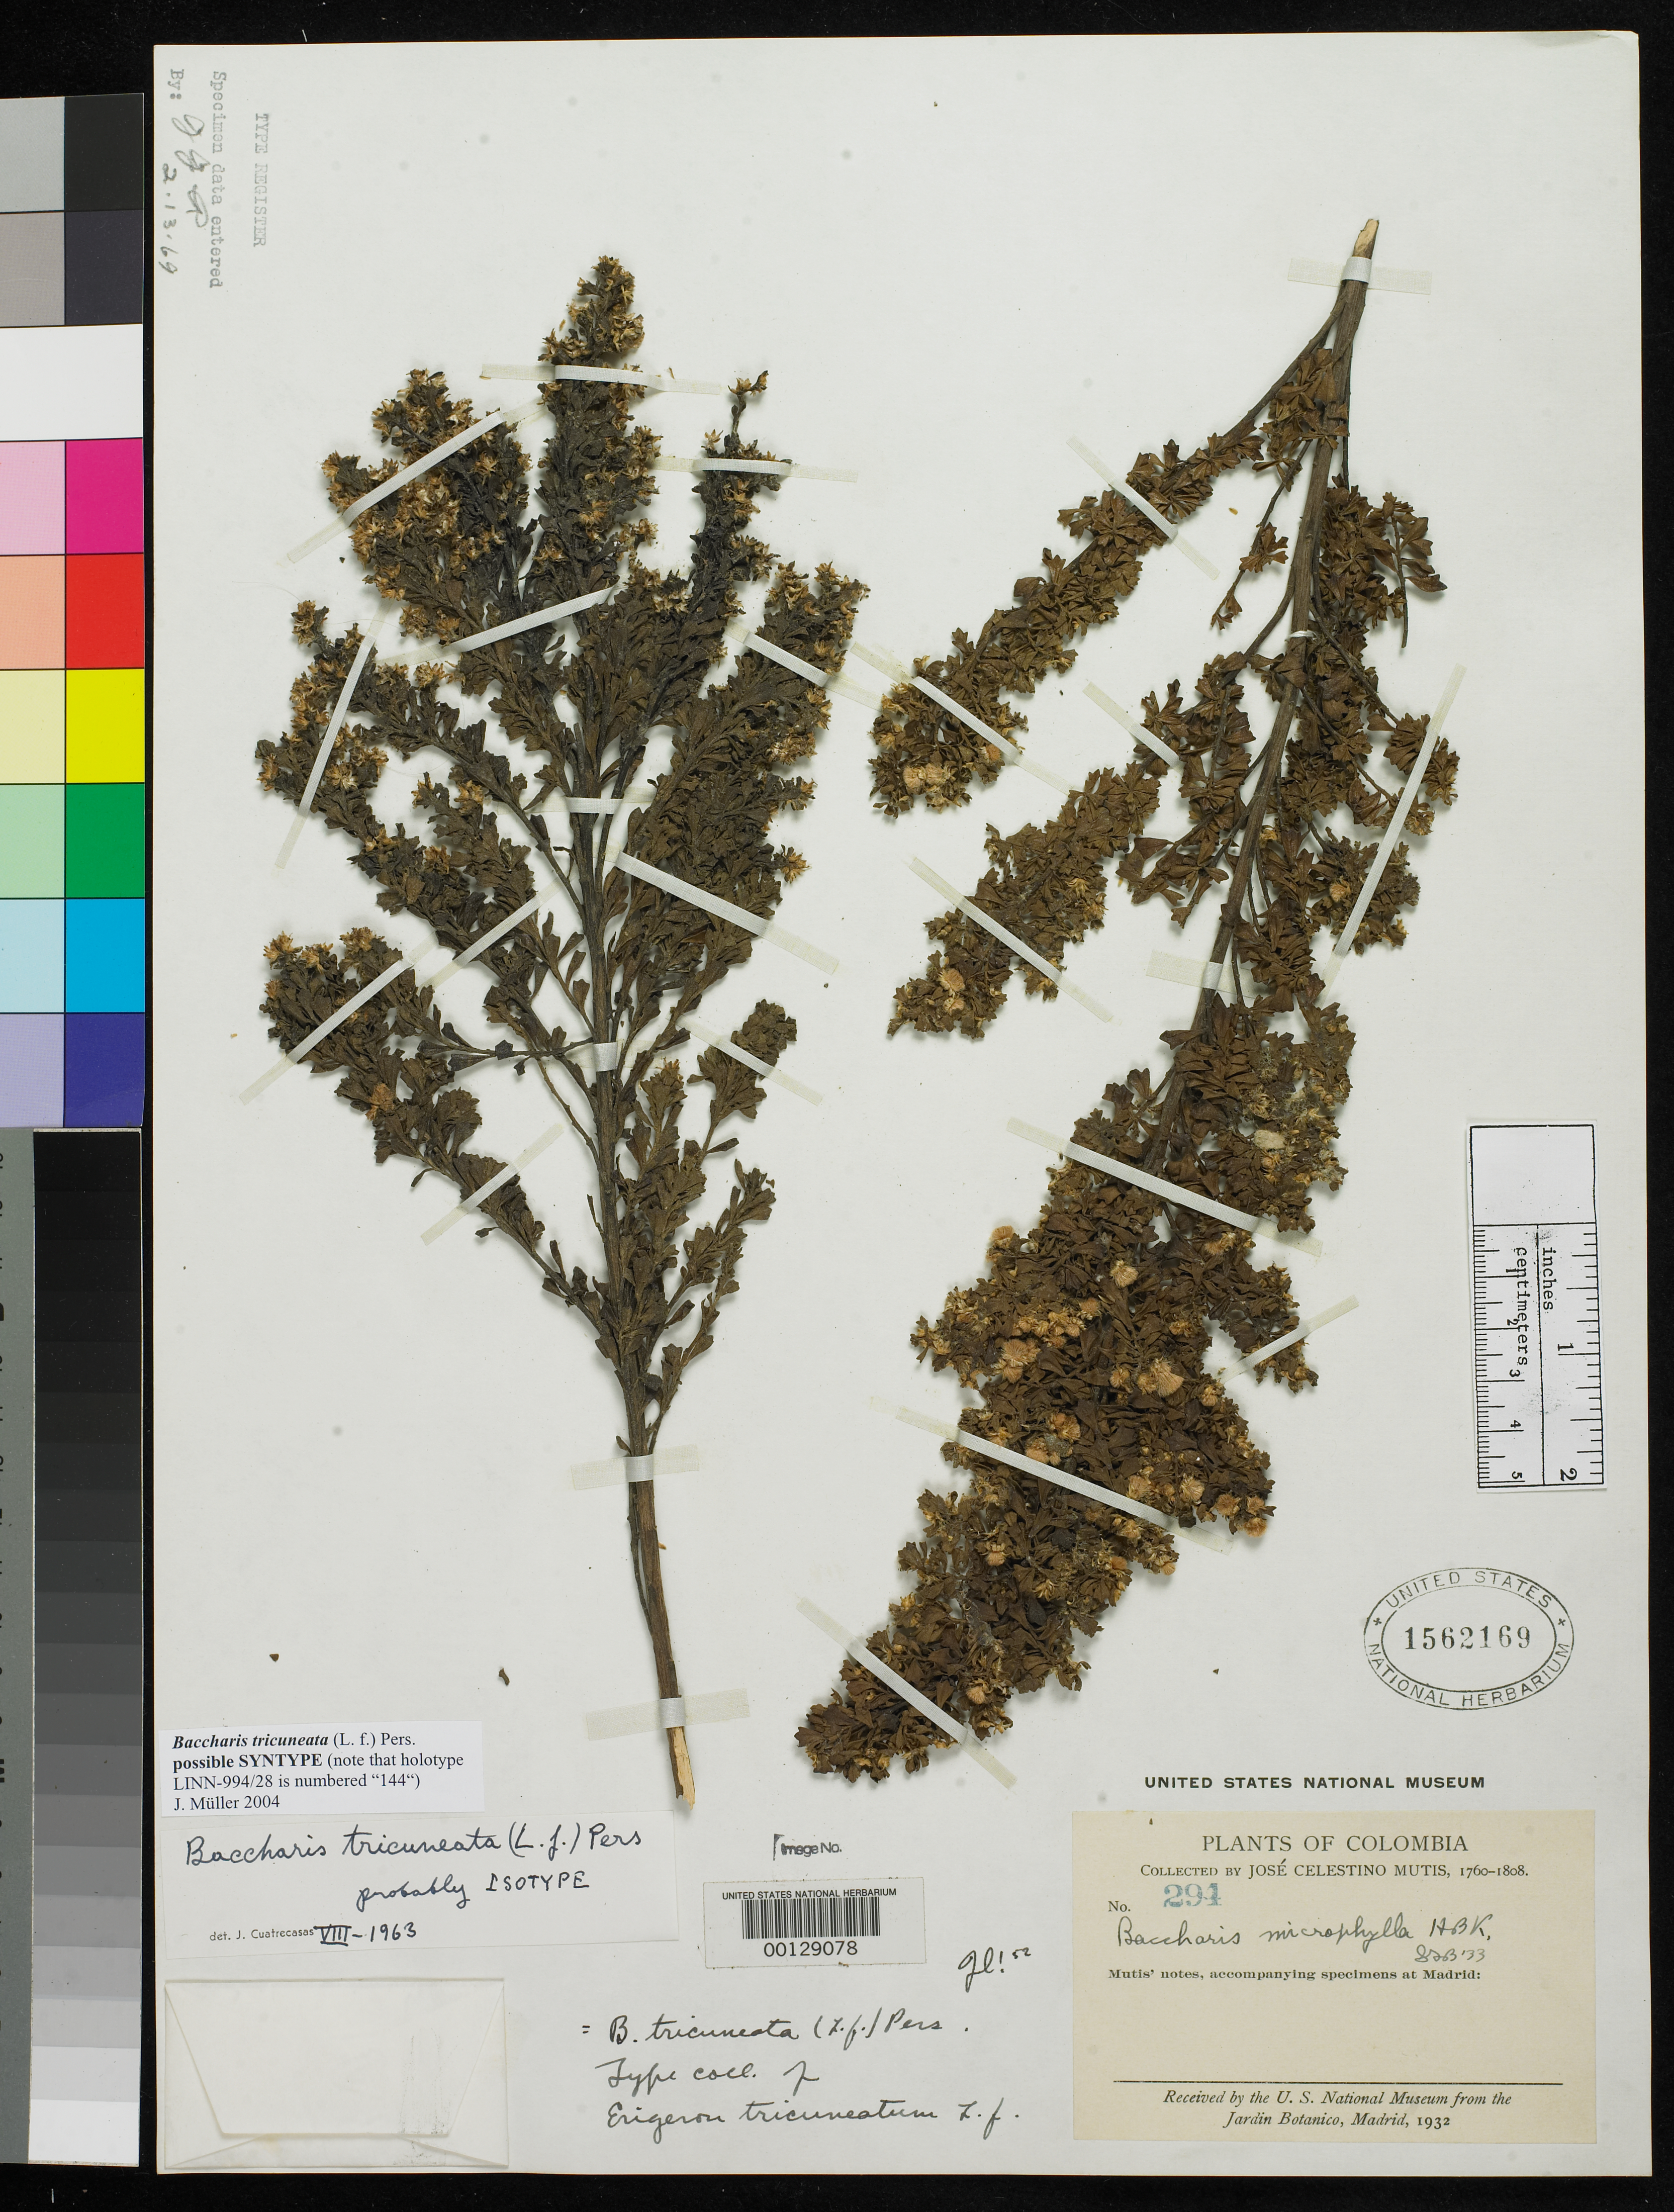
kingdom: Plantae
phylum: Tracheophyta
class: Magnoliopsida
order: Asterales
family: Asteraceae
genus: Erigeron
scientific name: Erigeron tricuneatus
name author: L. f.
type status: Possible Syntype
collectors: J. C. B. Mutis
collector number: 294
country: Colombia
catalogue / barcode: US 1562169